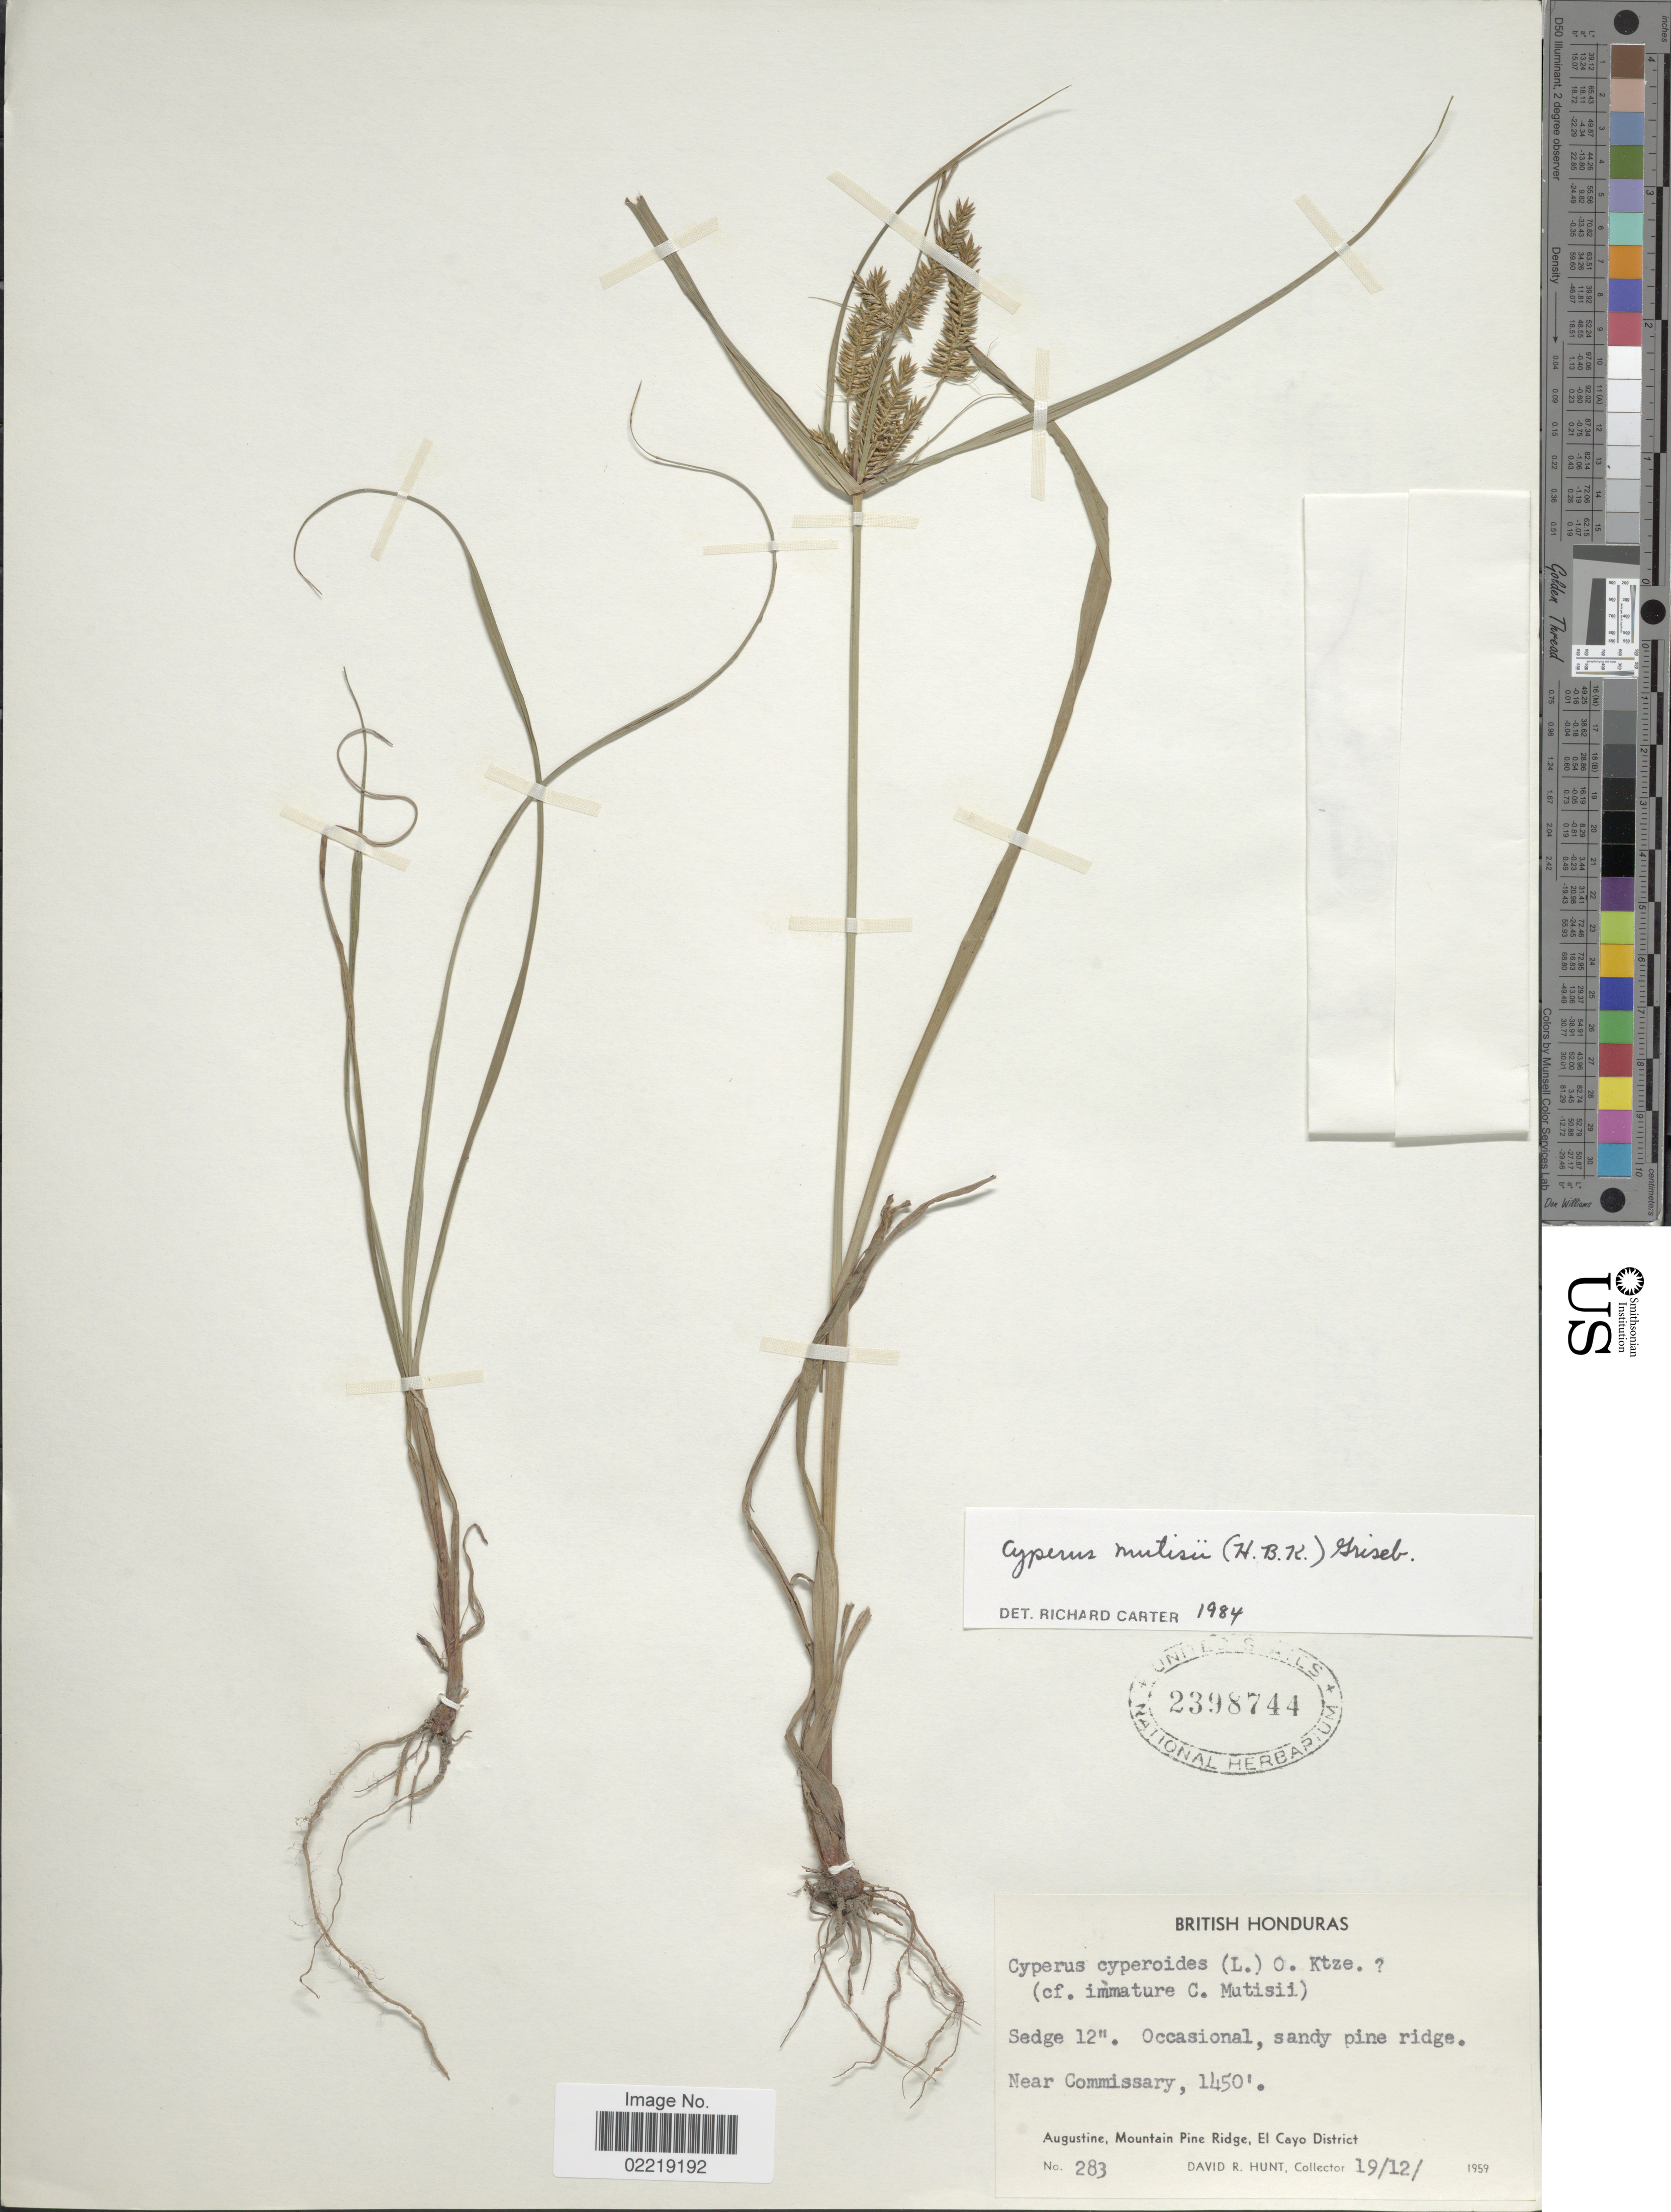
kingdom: Plantae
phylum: Tracheophyta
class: Liliopsida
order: Poales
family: Cyperaceae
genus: Cyperus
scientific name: Cyperus mutisii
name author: (Kunth) Andersson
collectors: D. R. Hunt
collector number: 283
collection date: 1959-12-19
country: Belize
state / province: Cayo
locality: British Honduras. Near Commissary. Augustine, Mountain Pine Ridge, El Cayo District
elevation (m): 442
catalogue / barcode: US 2398744